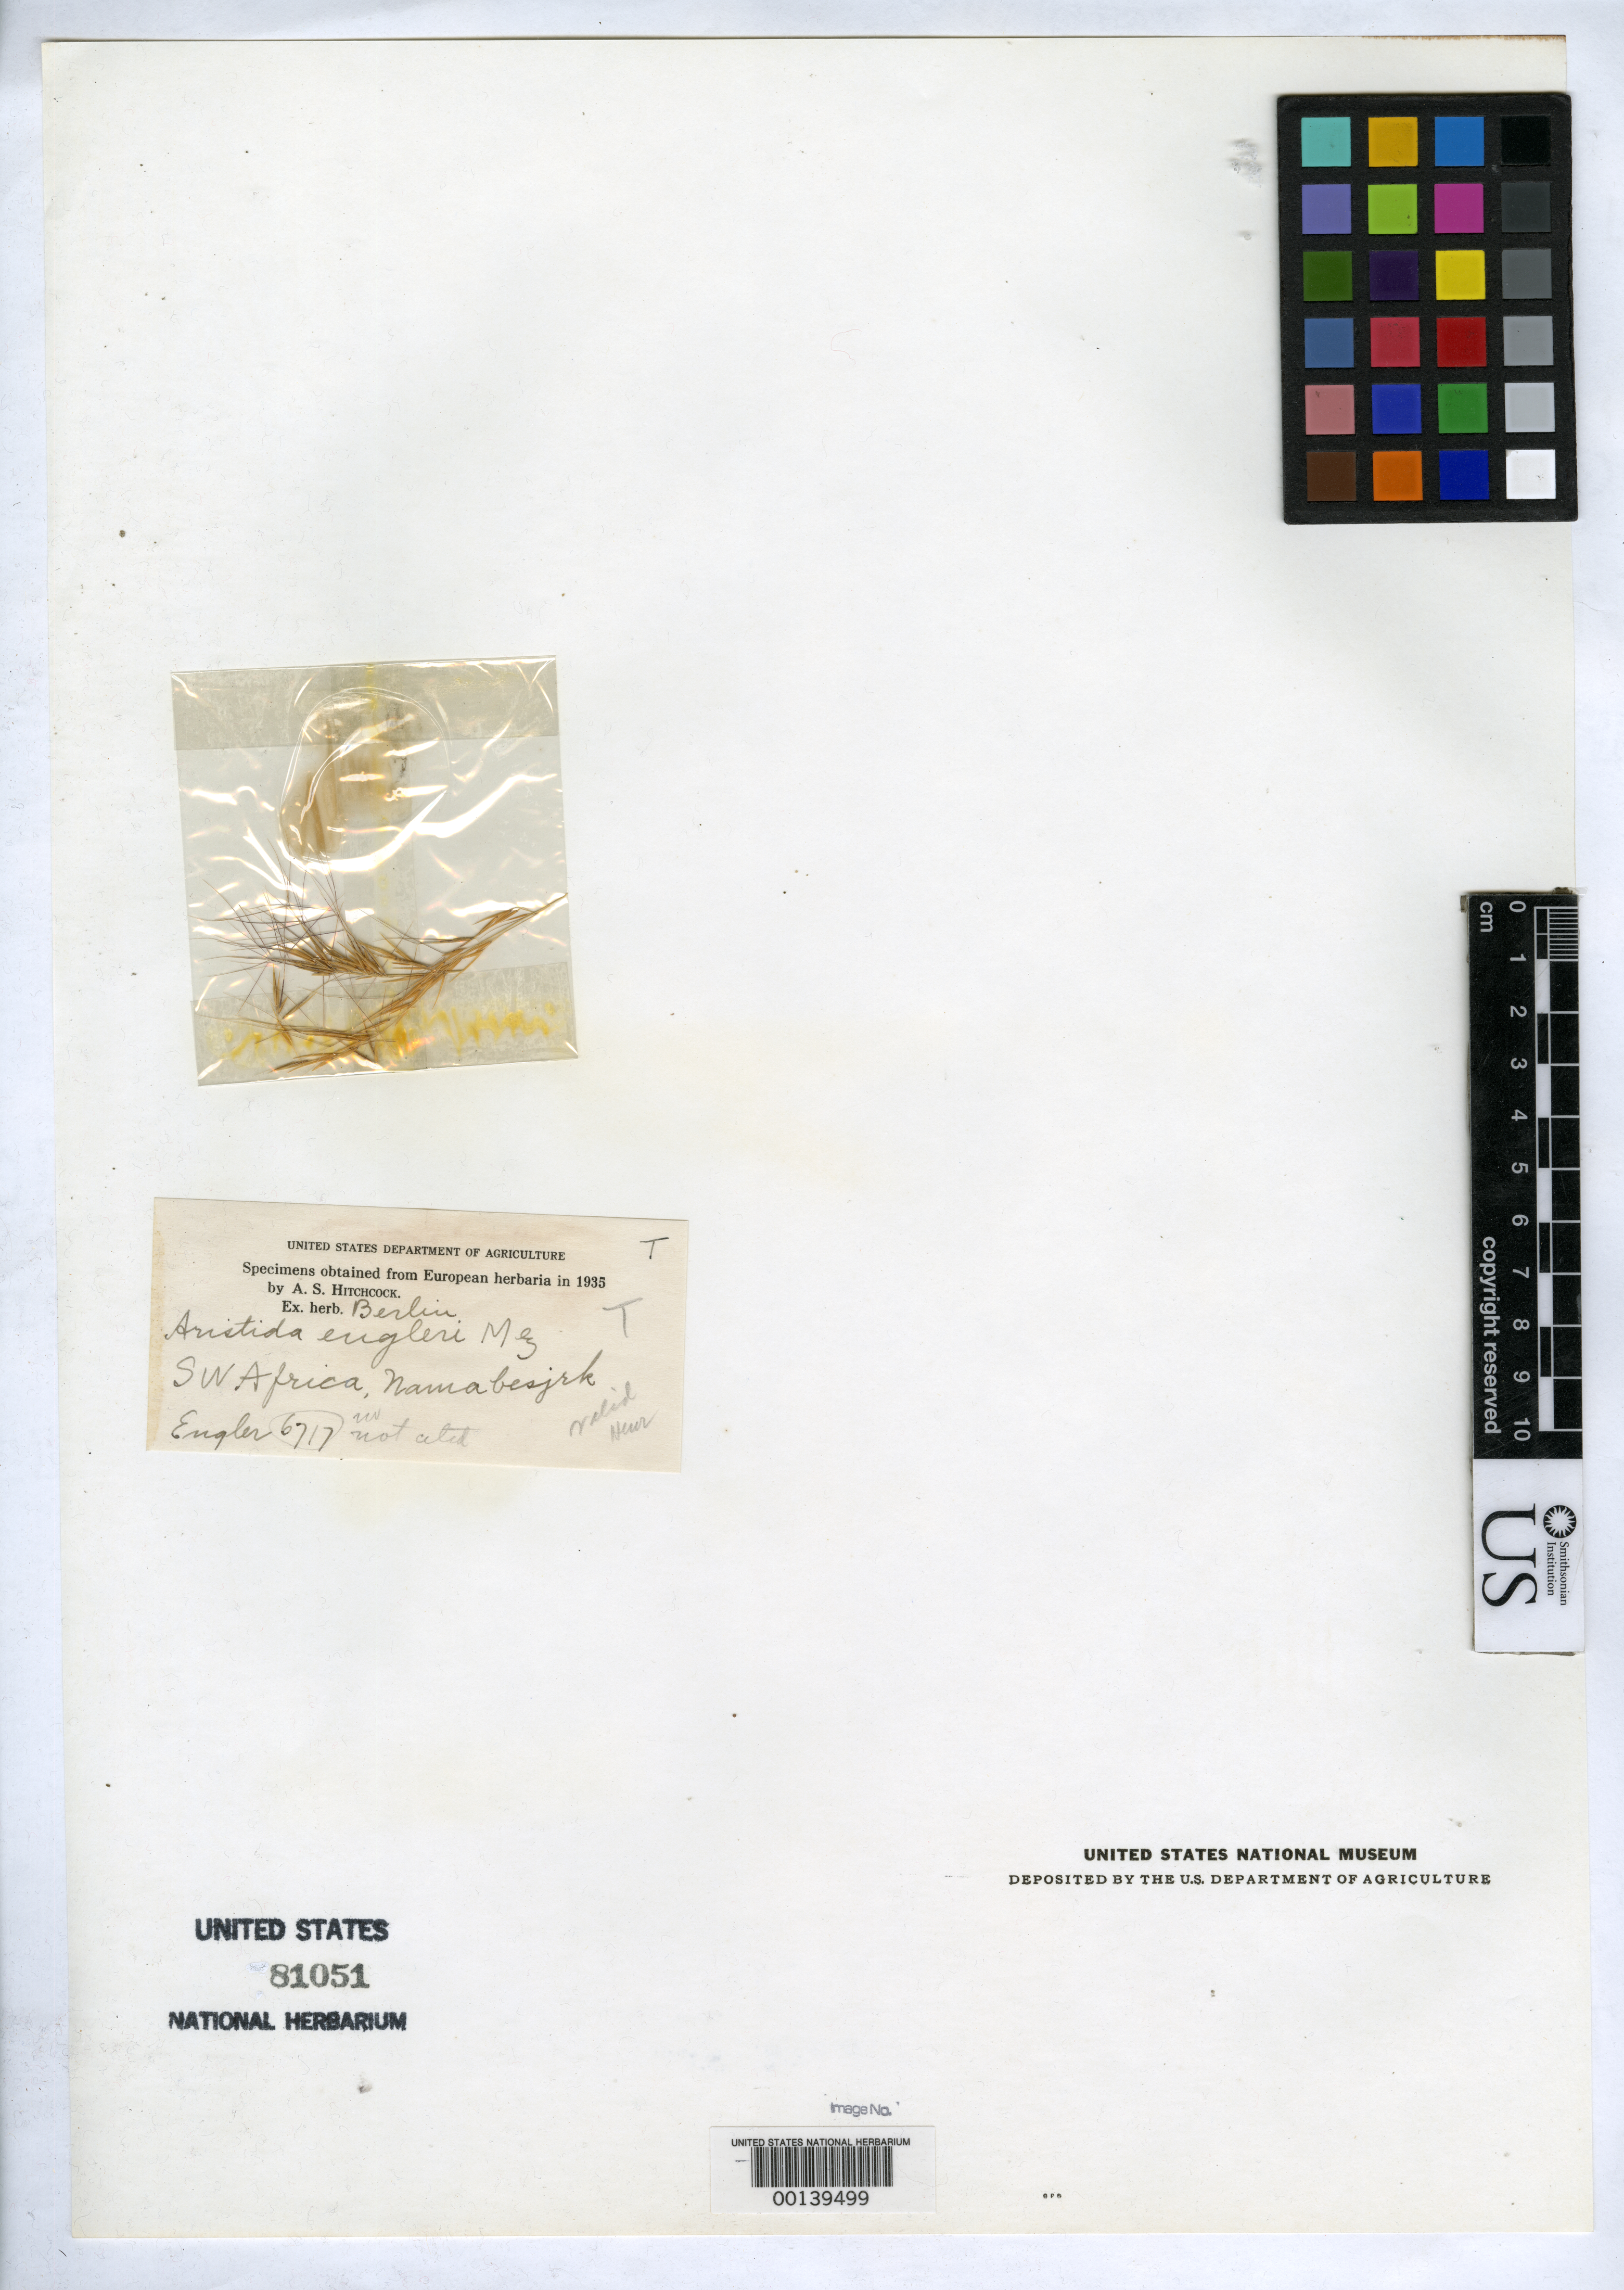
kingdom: Plantae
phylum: Tracheophyta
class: Liliopsida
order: Poales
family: Poaceae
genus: Aristida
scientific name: Aristida engleri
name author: Mez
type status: Type Fragment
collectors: H. G. A. Engler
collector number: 6717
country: Namibia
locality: Great Namaland, Kuibis.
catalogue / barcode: US 81051